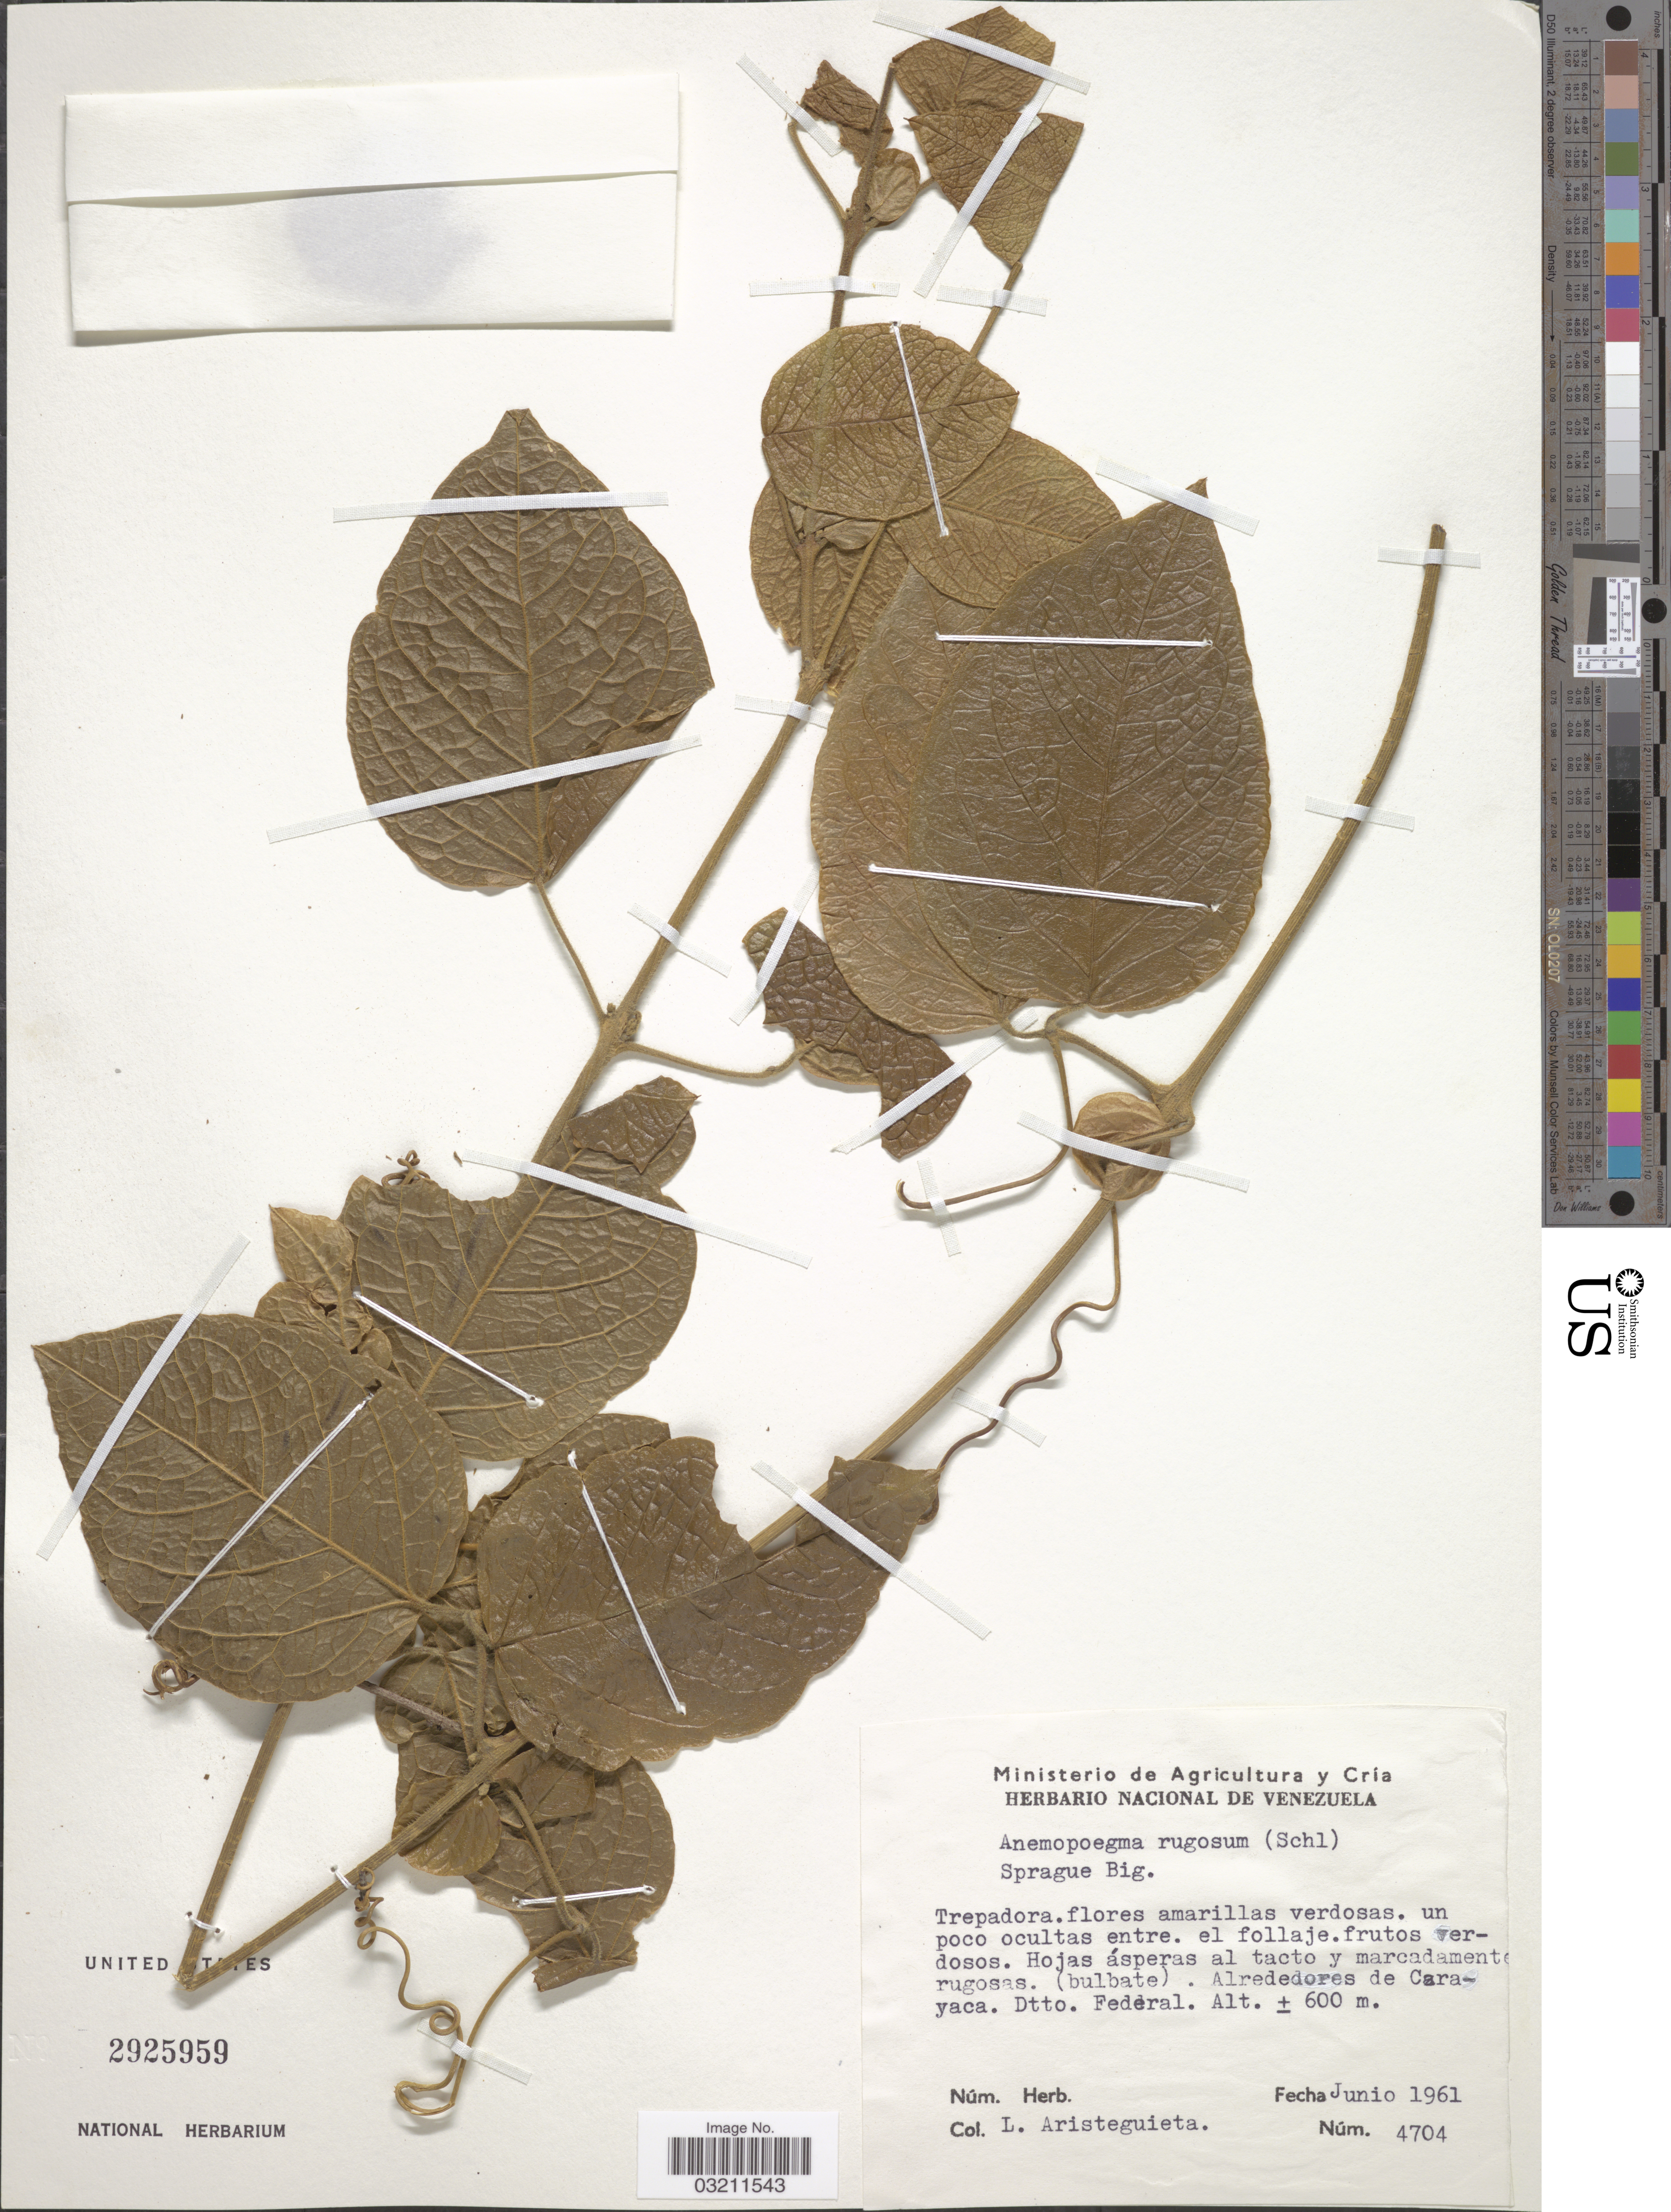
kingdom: Plantae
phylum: Tracheophyta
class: Magnoliopsida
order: Lamiales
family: Bignoniaceae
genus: Anemopaegma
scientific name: Anemopaegma rugosum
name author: (Schltdl.) Sprague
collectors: L. Aristeguieta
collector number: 4704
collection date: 1961-06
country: Venezuela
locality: Alrededores de Carayaca. Dtto. Federal.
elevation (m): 600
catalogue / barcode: US 2925959